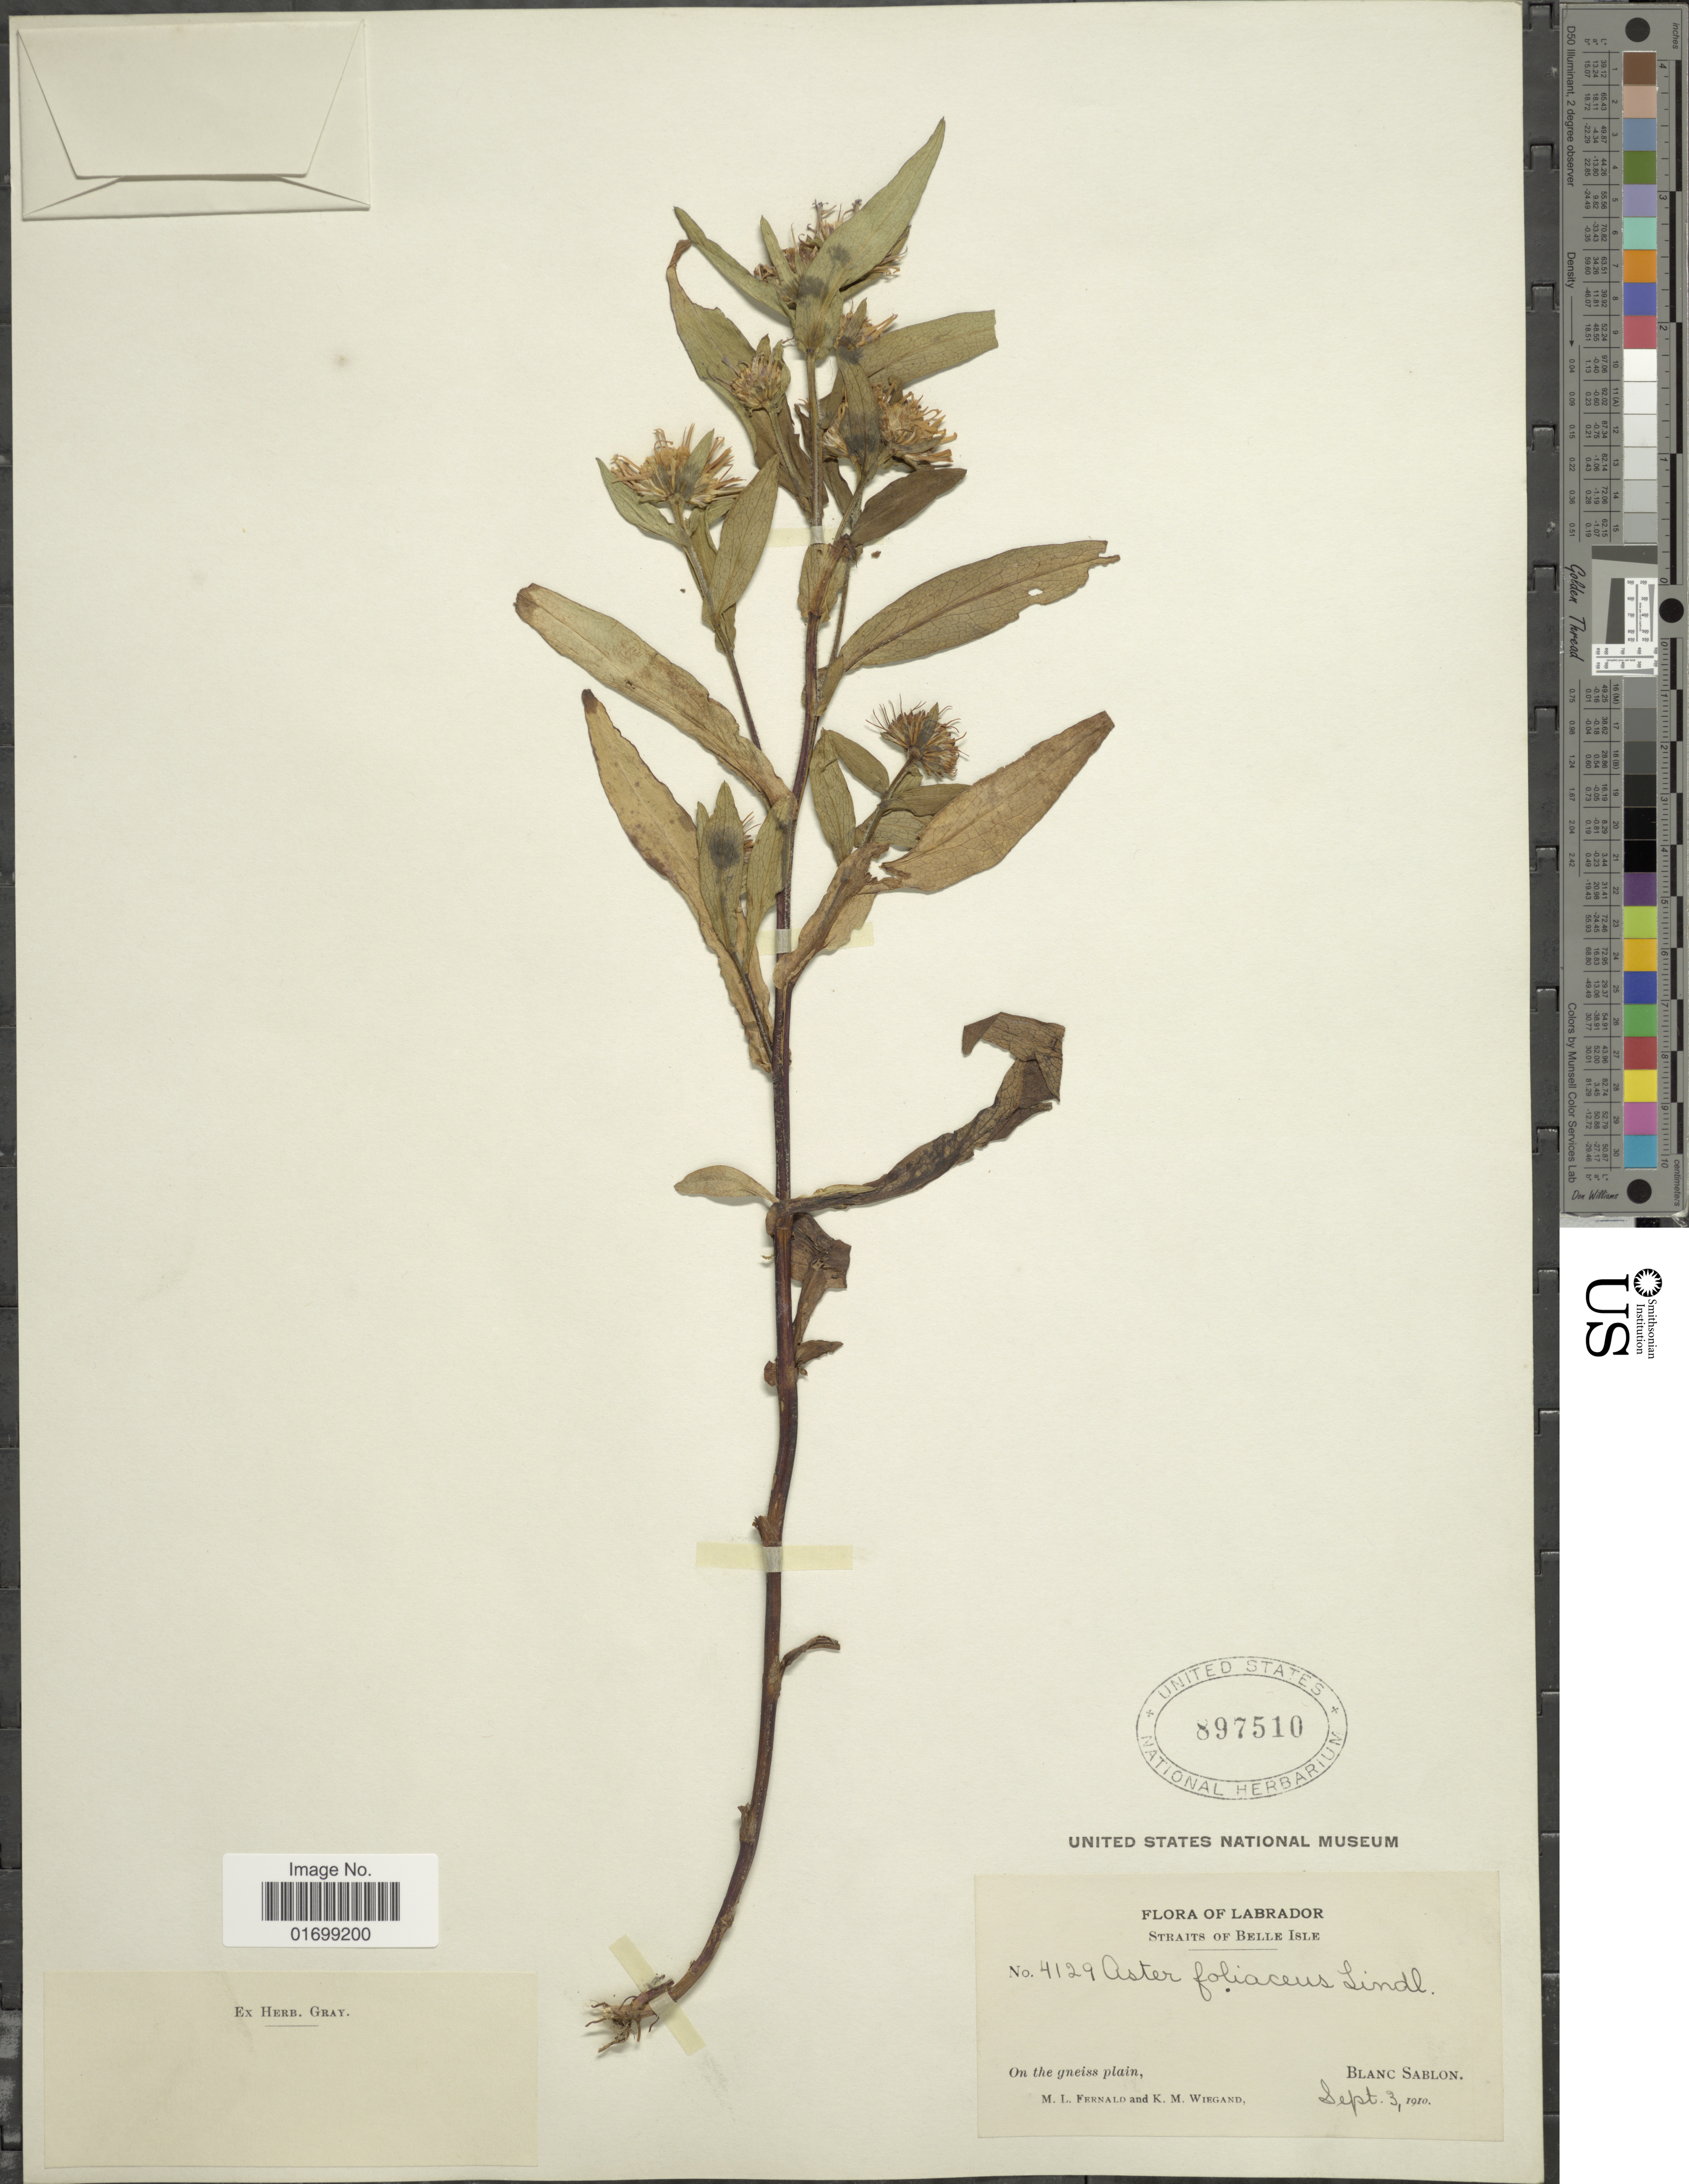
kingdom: Plantae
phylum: Tracheophyta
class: Magnoliopsida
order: Asterales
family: Asteraceae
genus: Symphyotrichum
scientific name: Symphyotrichum foliaceum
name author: (Lindl. ex DC.) G.L. Nesom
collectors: M. L. Fernald & K. M. Wiegand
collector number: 4129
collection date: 1910-09-03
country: Canada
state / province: Newfoundland and Labrador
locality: Labrador, Straits of Belle Isle, on the gneiss plain, Blanc Sablon.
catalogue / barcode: US 897510